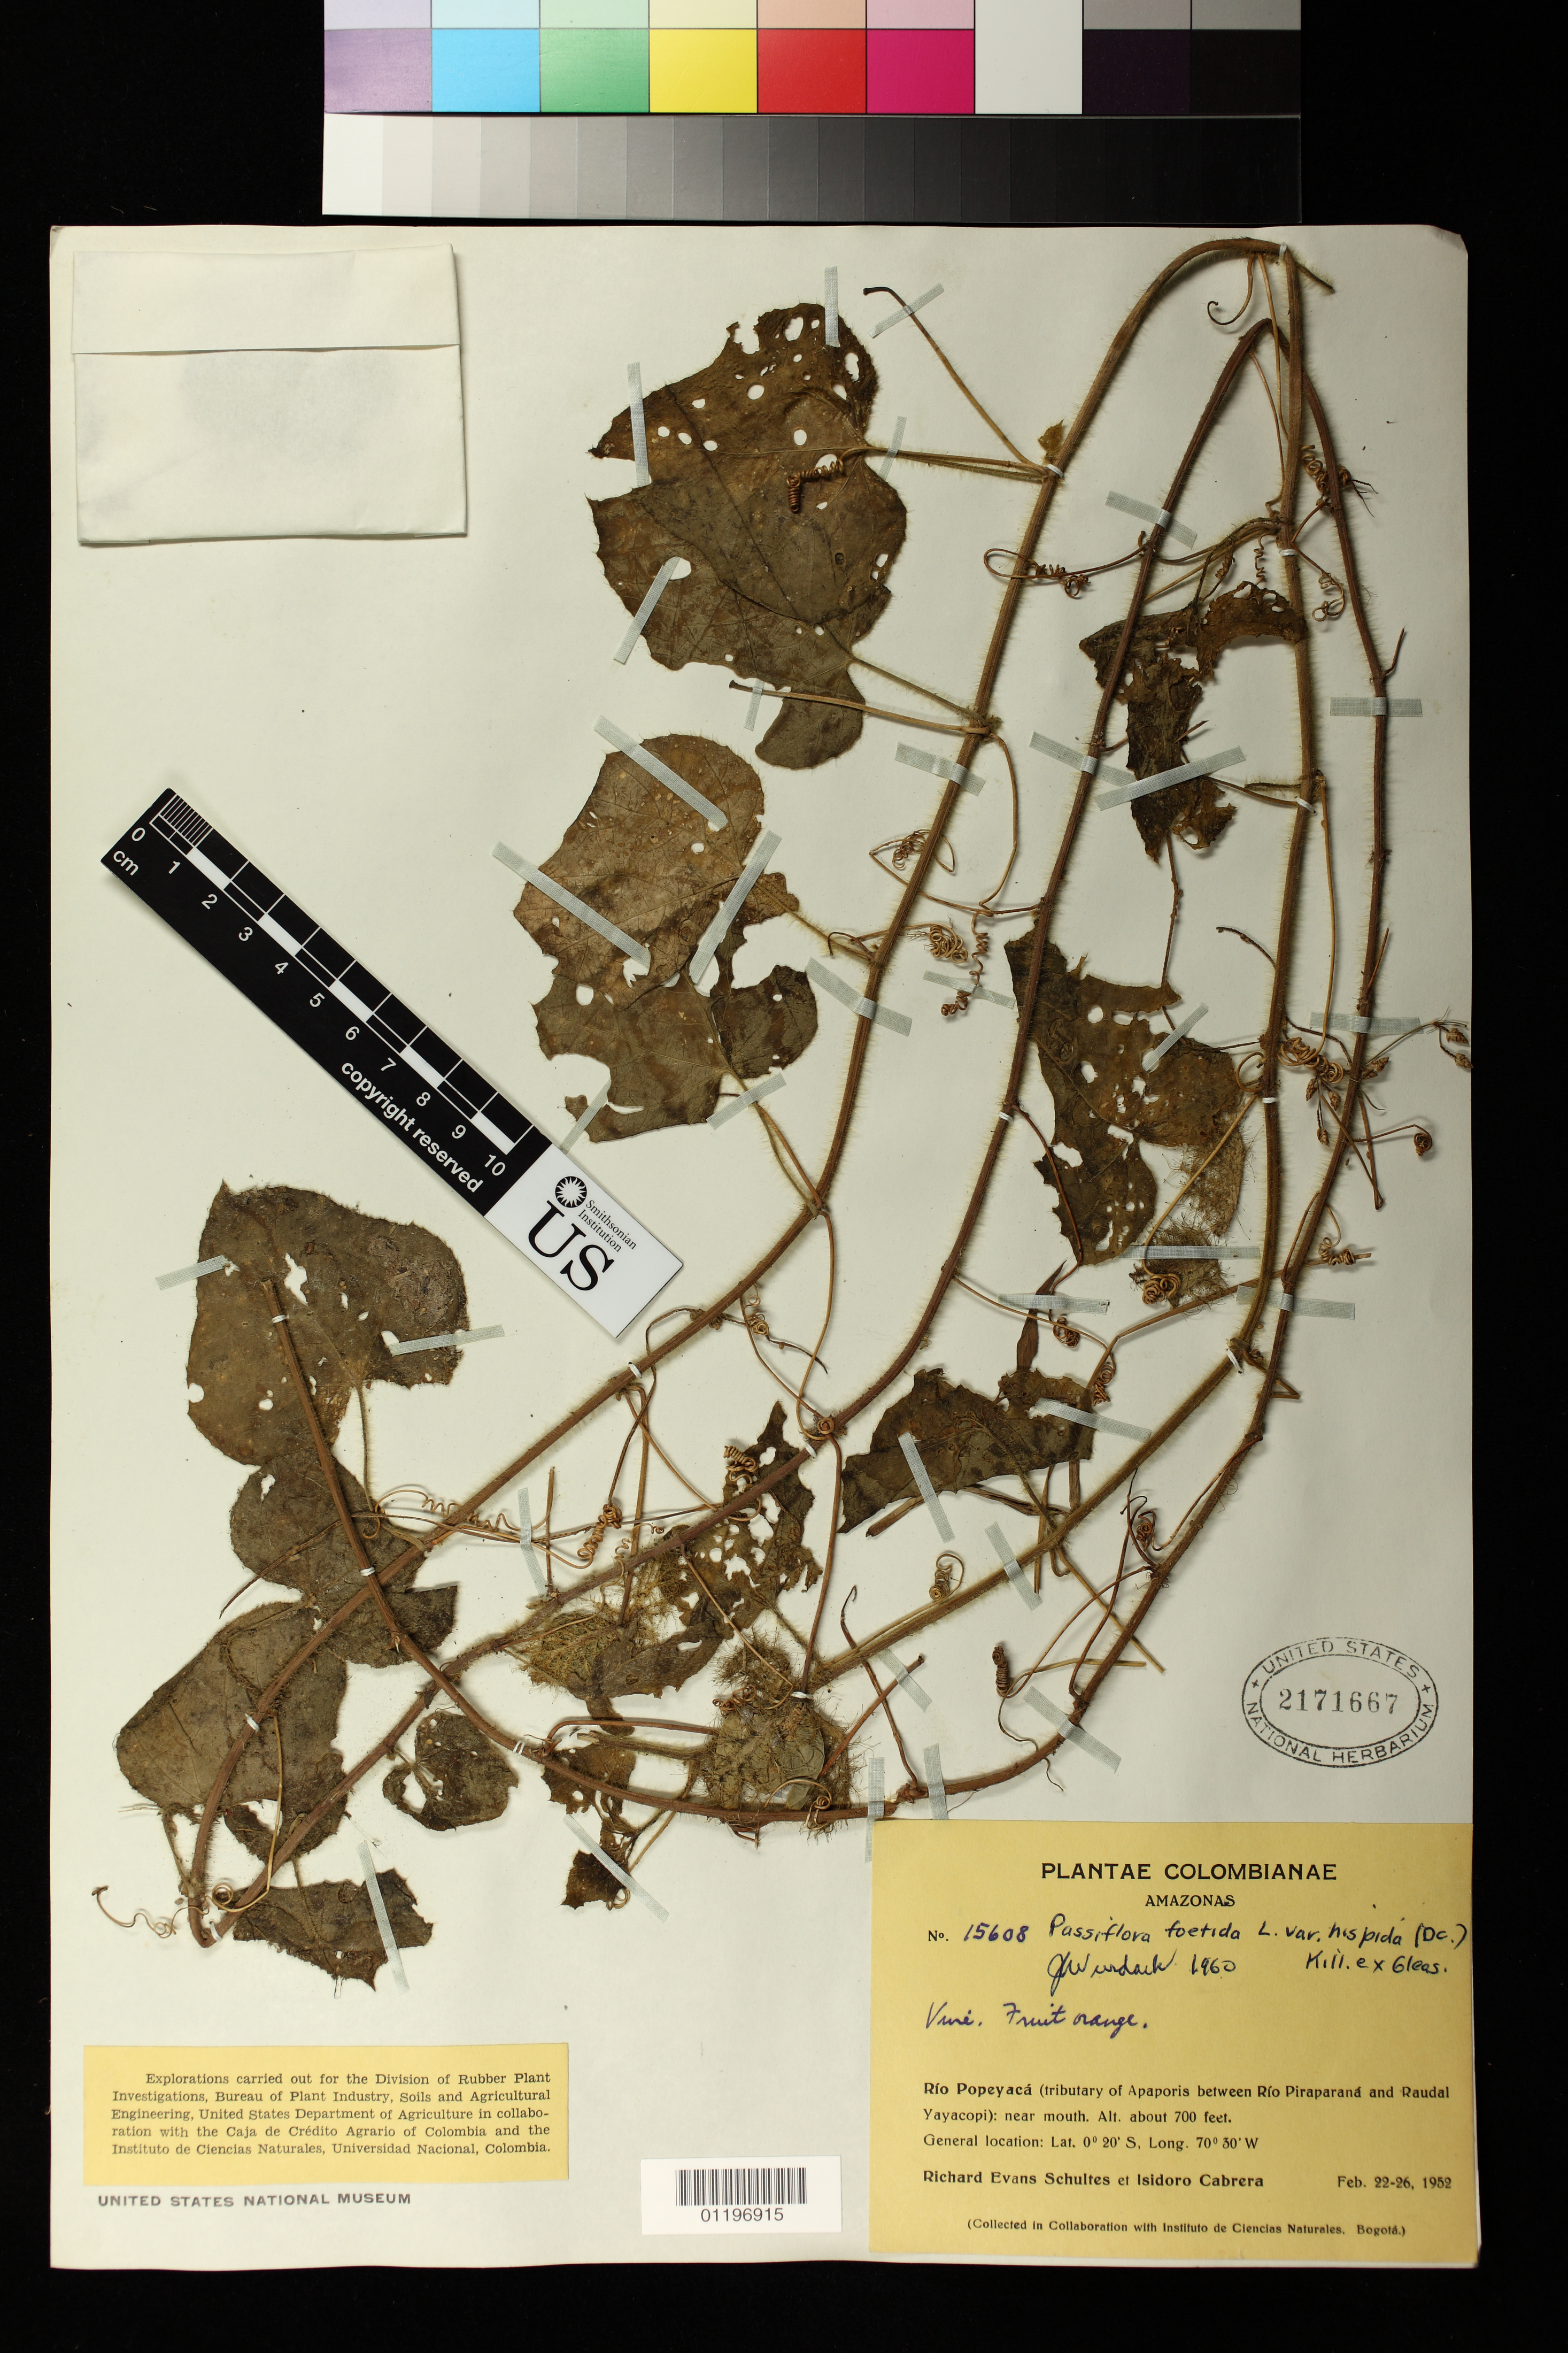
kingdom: Plantae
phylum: Tracheophyta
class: Magnoliopsida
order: Malpighiales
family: Passifloraceae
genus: Passiflora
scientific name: Passiflora foetida var. hispida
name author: (DC. ex Triana & Planch.) Killip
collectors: R. E. Schultes & I. Cabrera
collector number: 15608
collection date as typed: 22 Feb 1952 to 26 Feb 1952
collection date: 1952-02-22/1952-02-26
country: Colombia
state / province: Amazônas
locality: Río Popeyacá (tributary of Apaporis between Río Piraparaná and Raudal Yayacopi): near mouth.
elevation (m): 213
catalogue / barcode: US 2171667